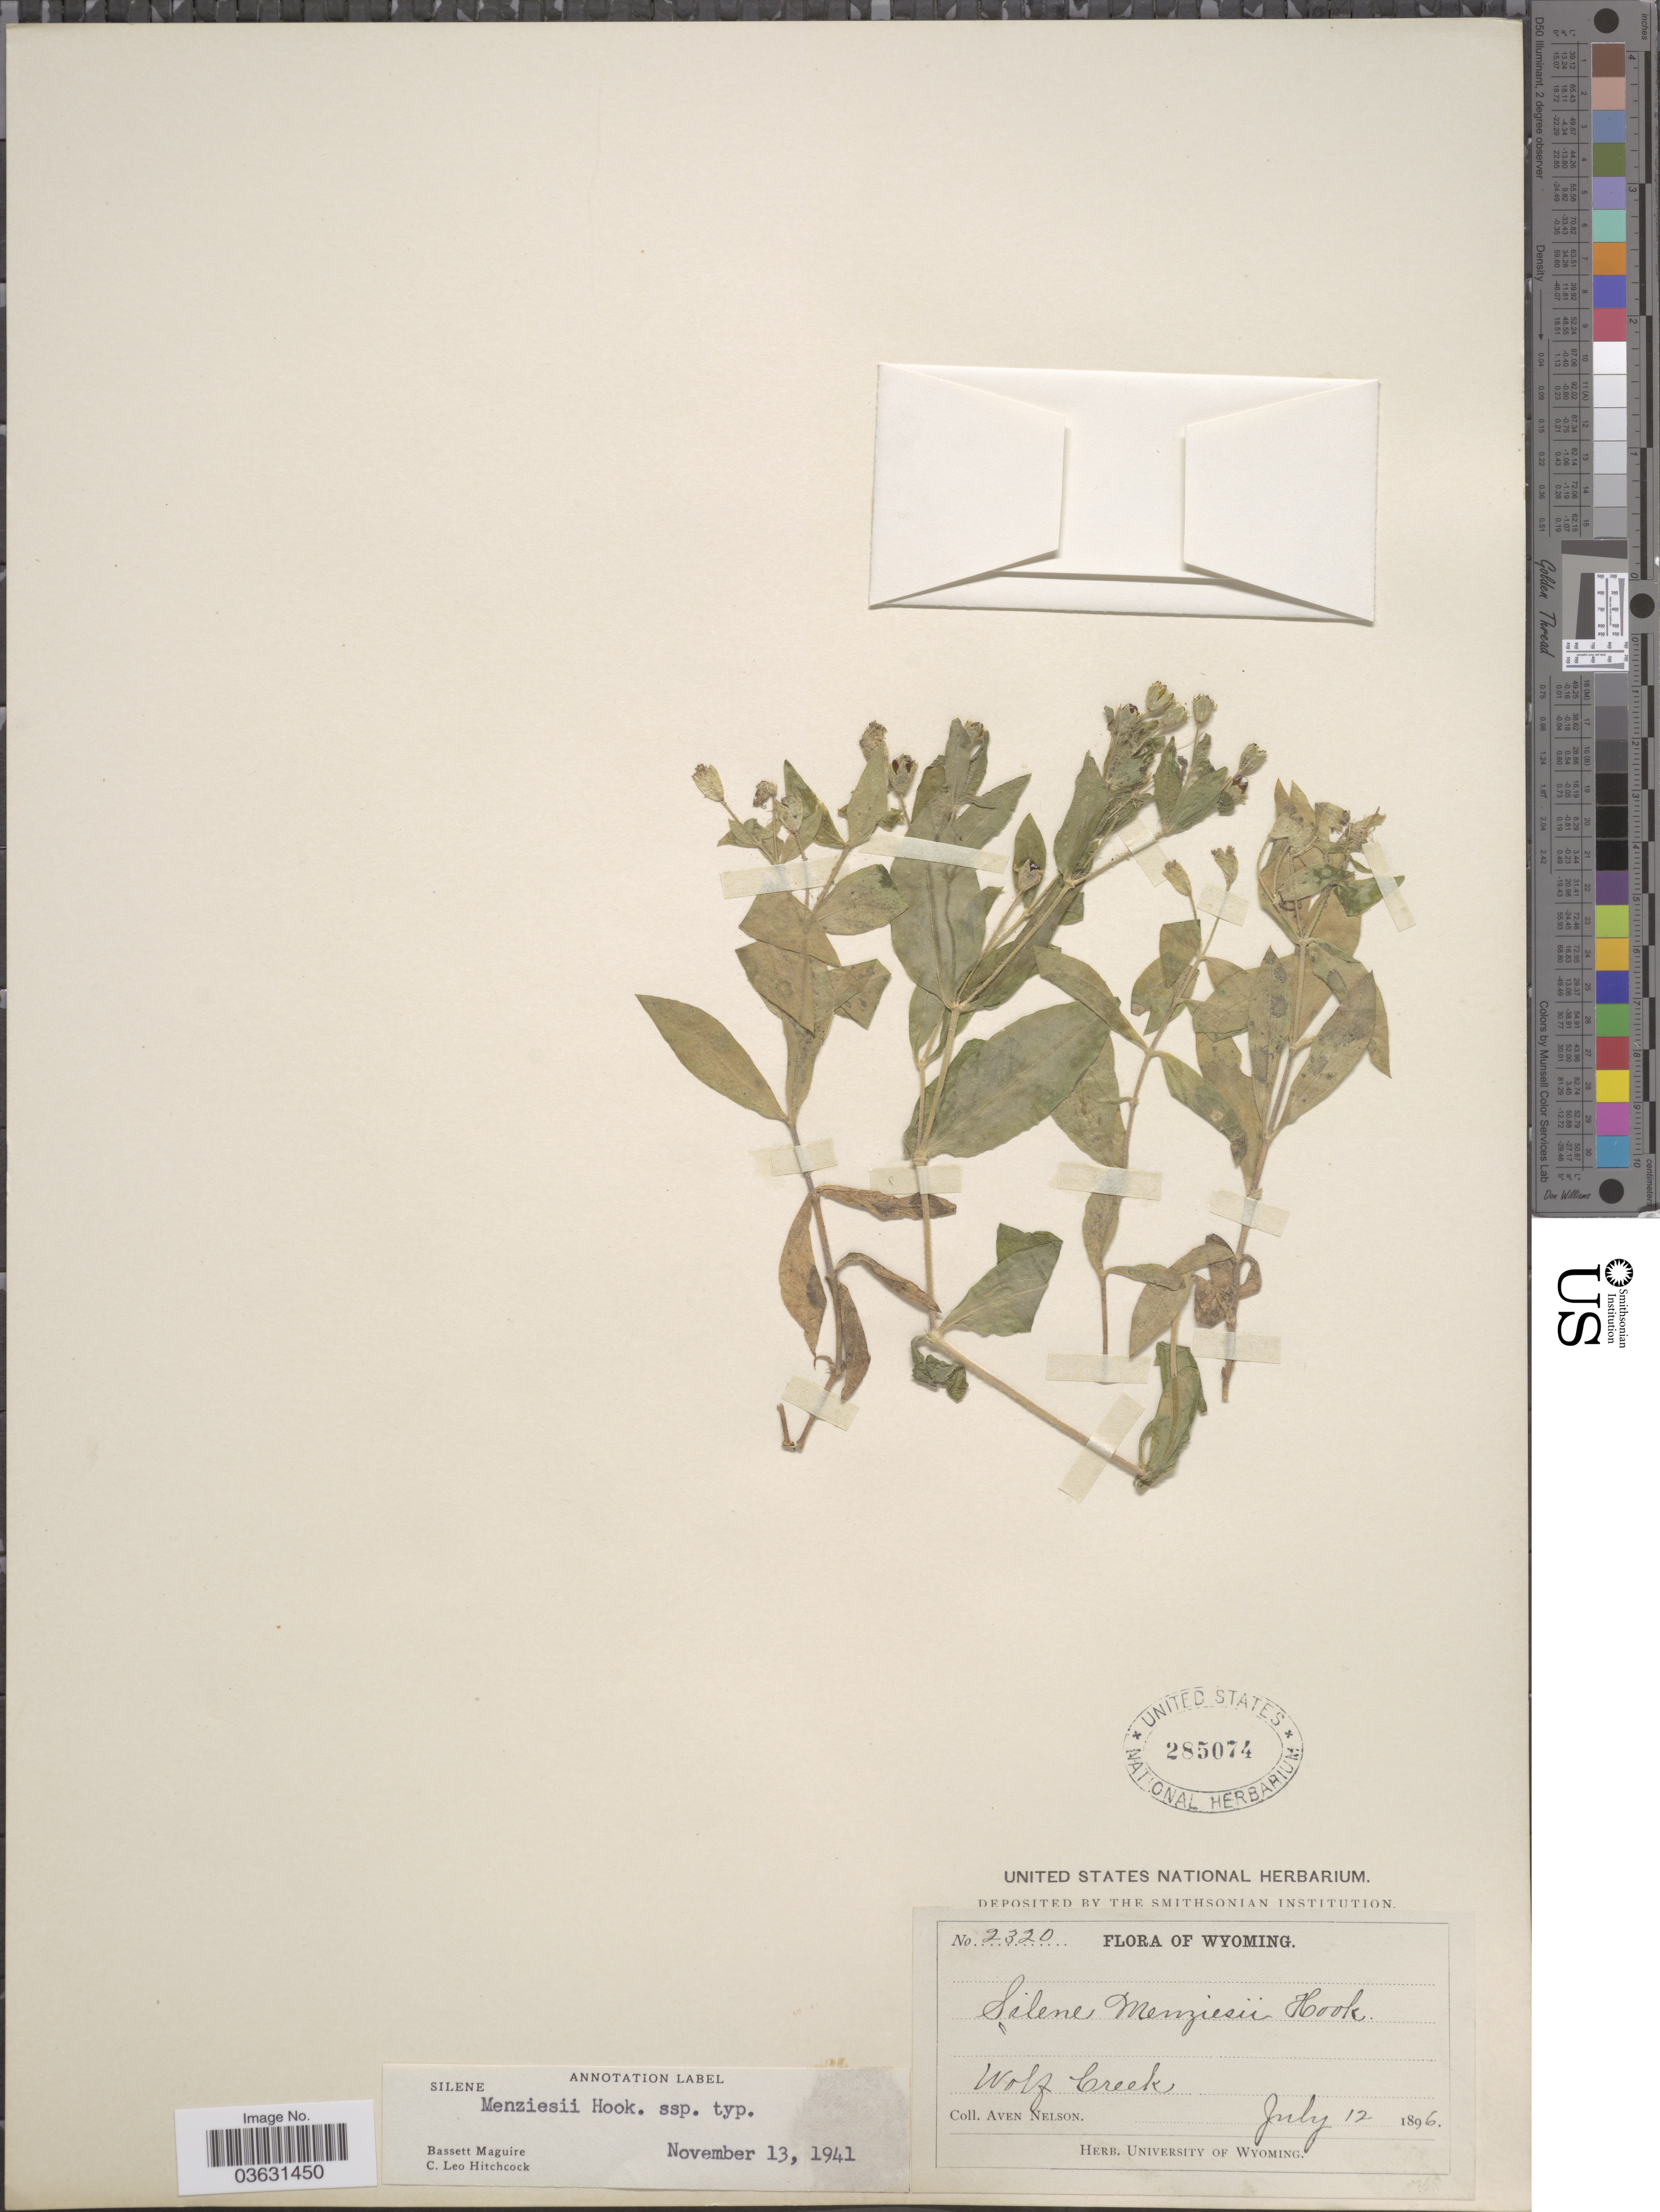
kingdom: Plantae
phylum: Tracheophyta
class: Magnoliopsida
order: Caryophyllales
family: Caryophyllaceae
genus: Silene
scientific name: Silene menziesii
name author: Hook.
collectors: A. Nelson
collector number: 2320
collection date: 1896-07-12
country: United States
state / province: Wyoming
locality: Wolf Creek.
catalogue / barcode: US 285074